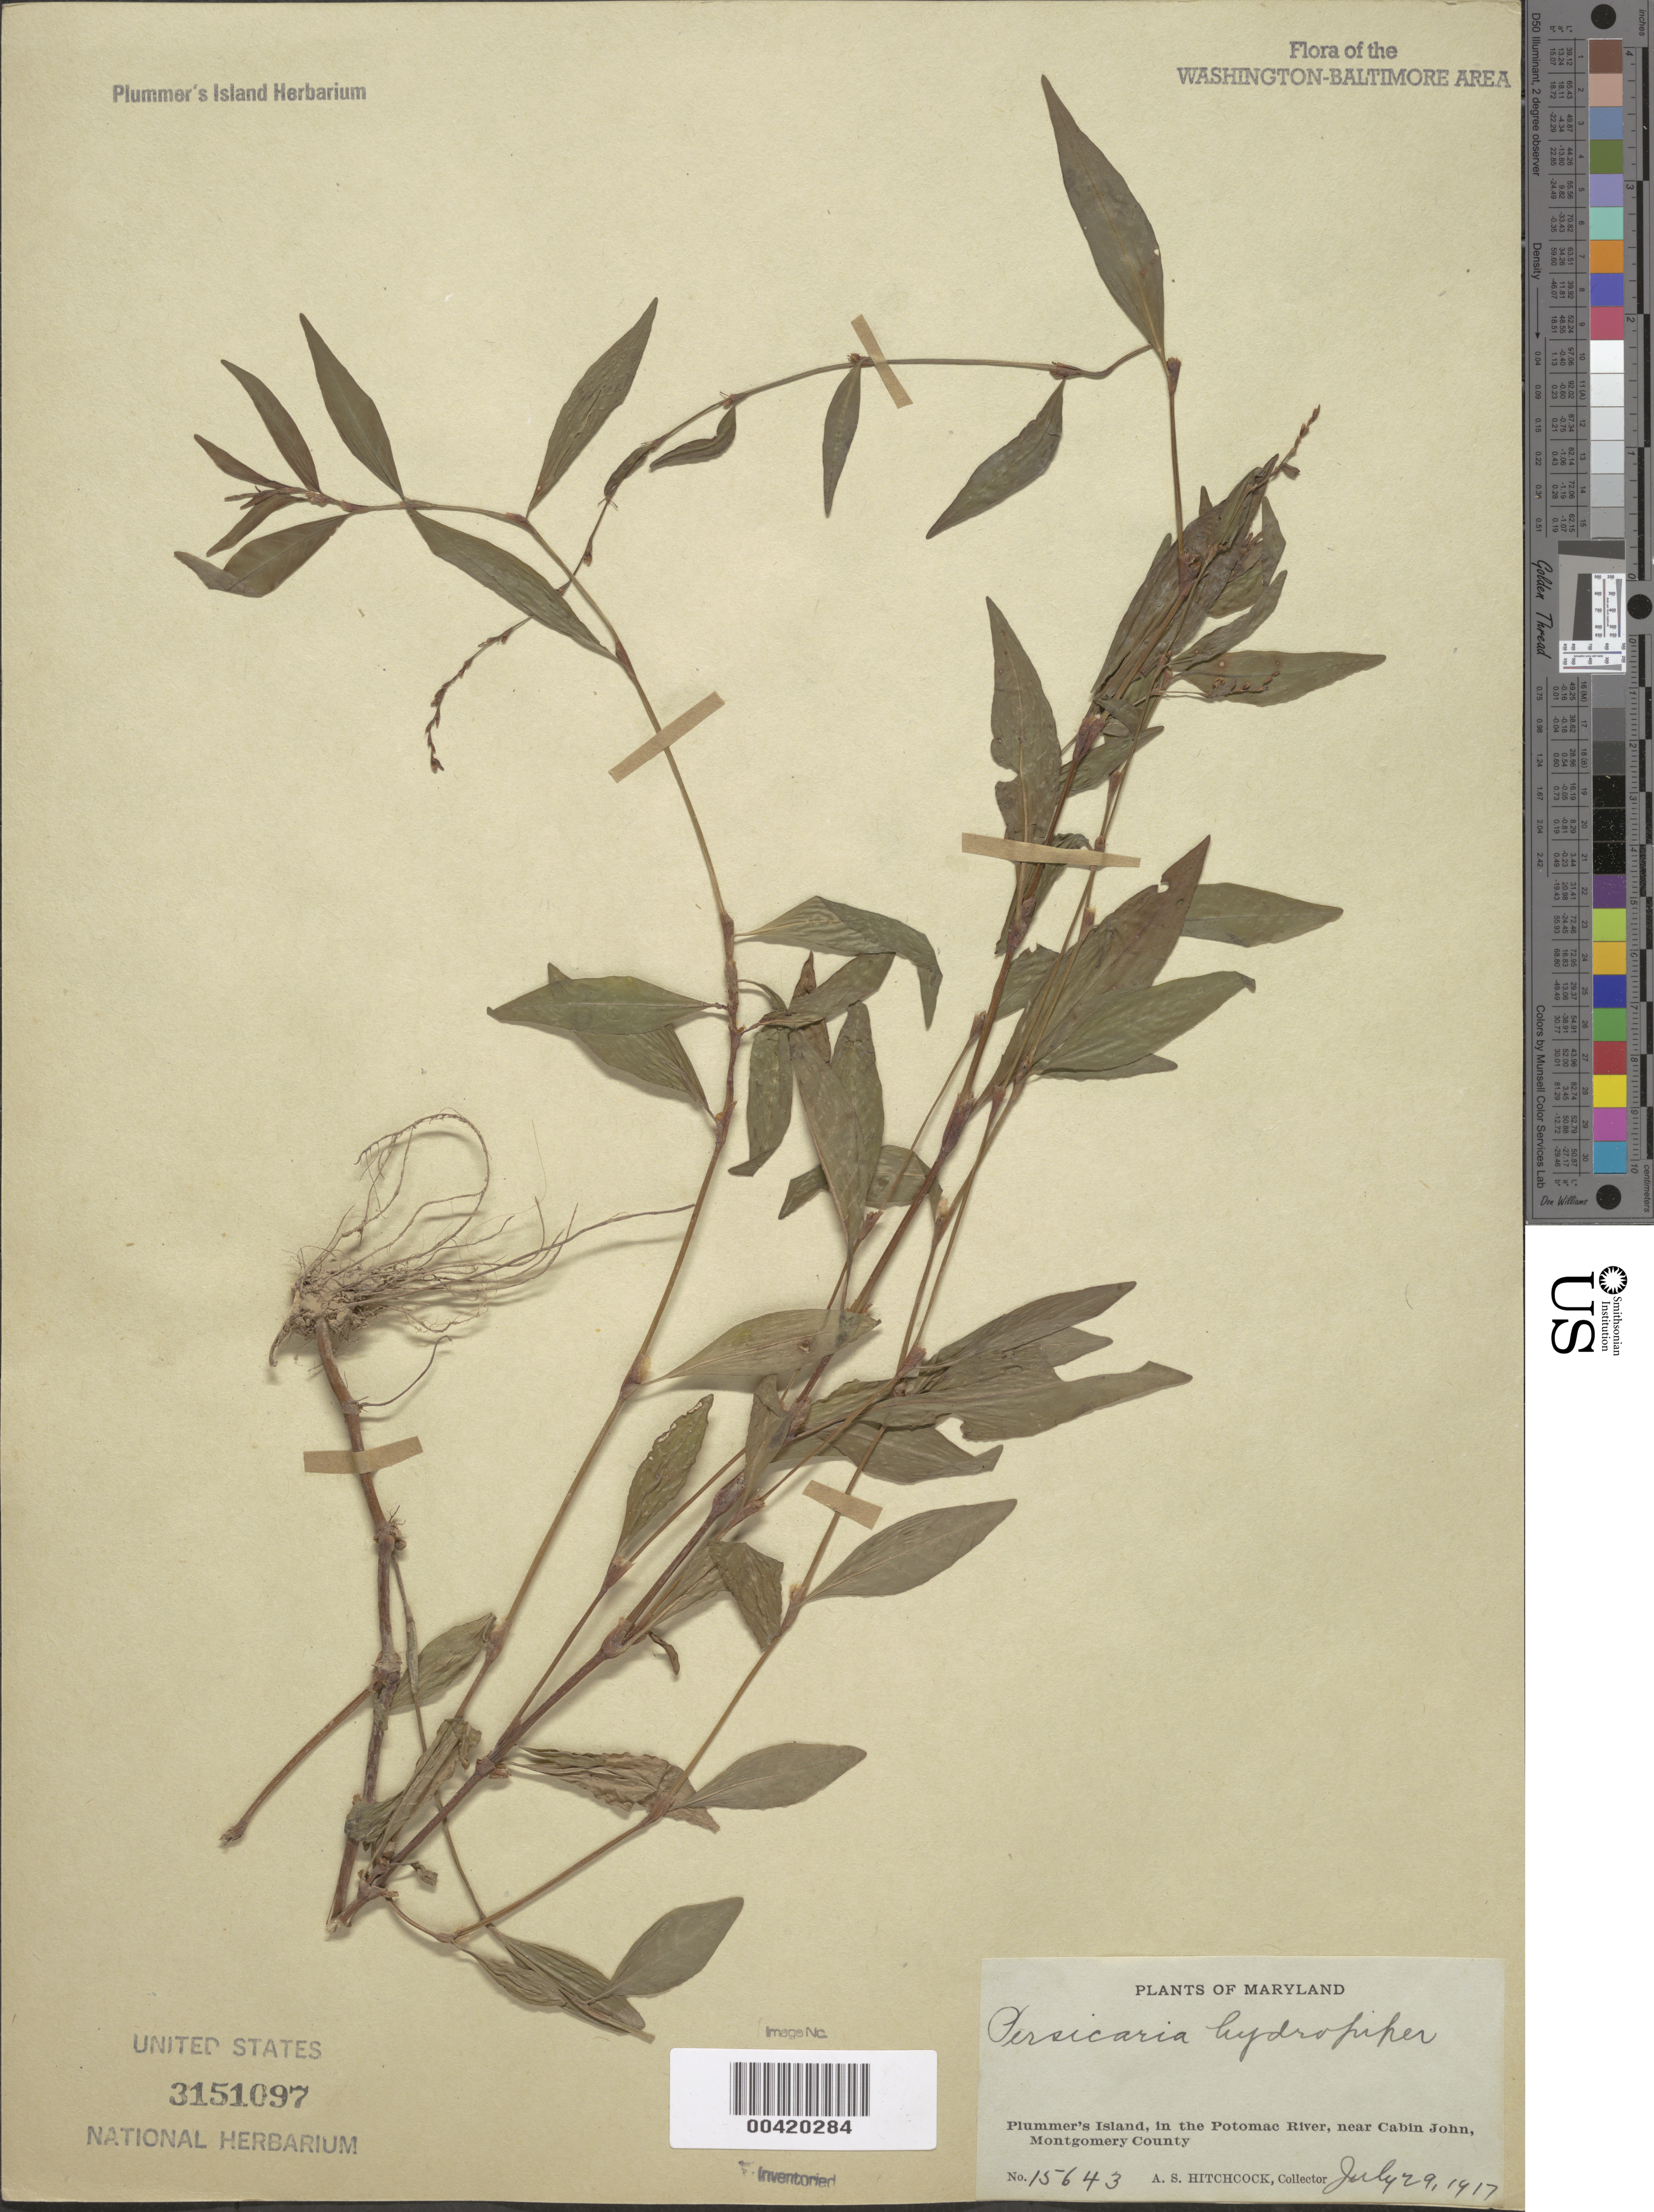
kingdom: Plantae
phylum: Tracheophyta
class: Magnoliopsida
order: Caryophyllales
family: Polygonaceae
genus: Persicaria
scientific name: Persicaria hydropiper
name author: (L.) Delarbre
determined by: Atha, D. E.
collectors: A. S. Hitchcock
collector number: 15643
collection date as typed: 29 Jul 1917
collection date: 1917-07-29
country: United States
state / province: Maryland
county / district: Montgomery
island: Plummers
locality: Plummer's Island C. & O. Canal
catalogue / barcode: US 3151097